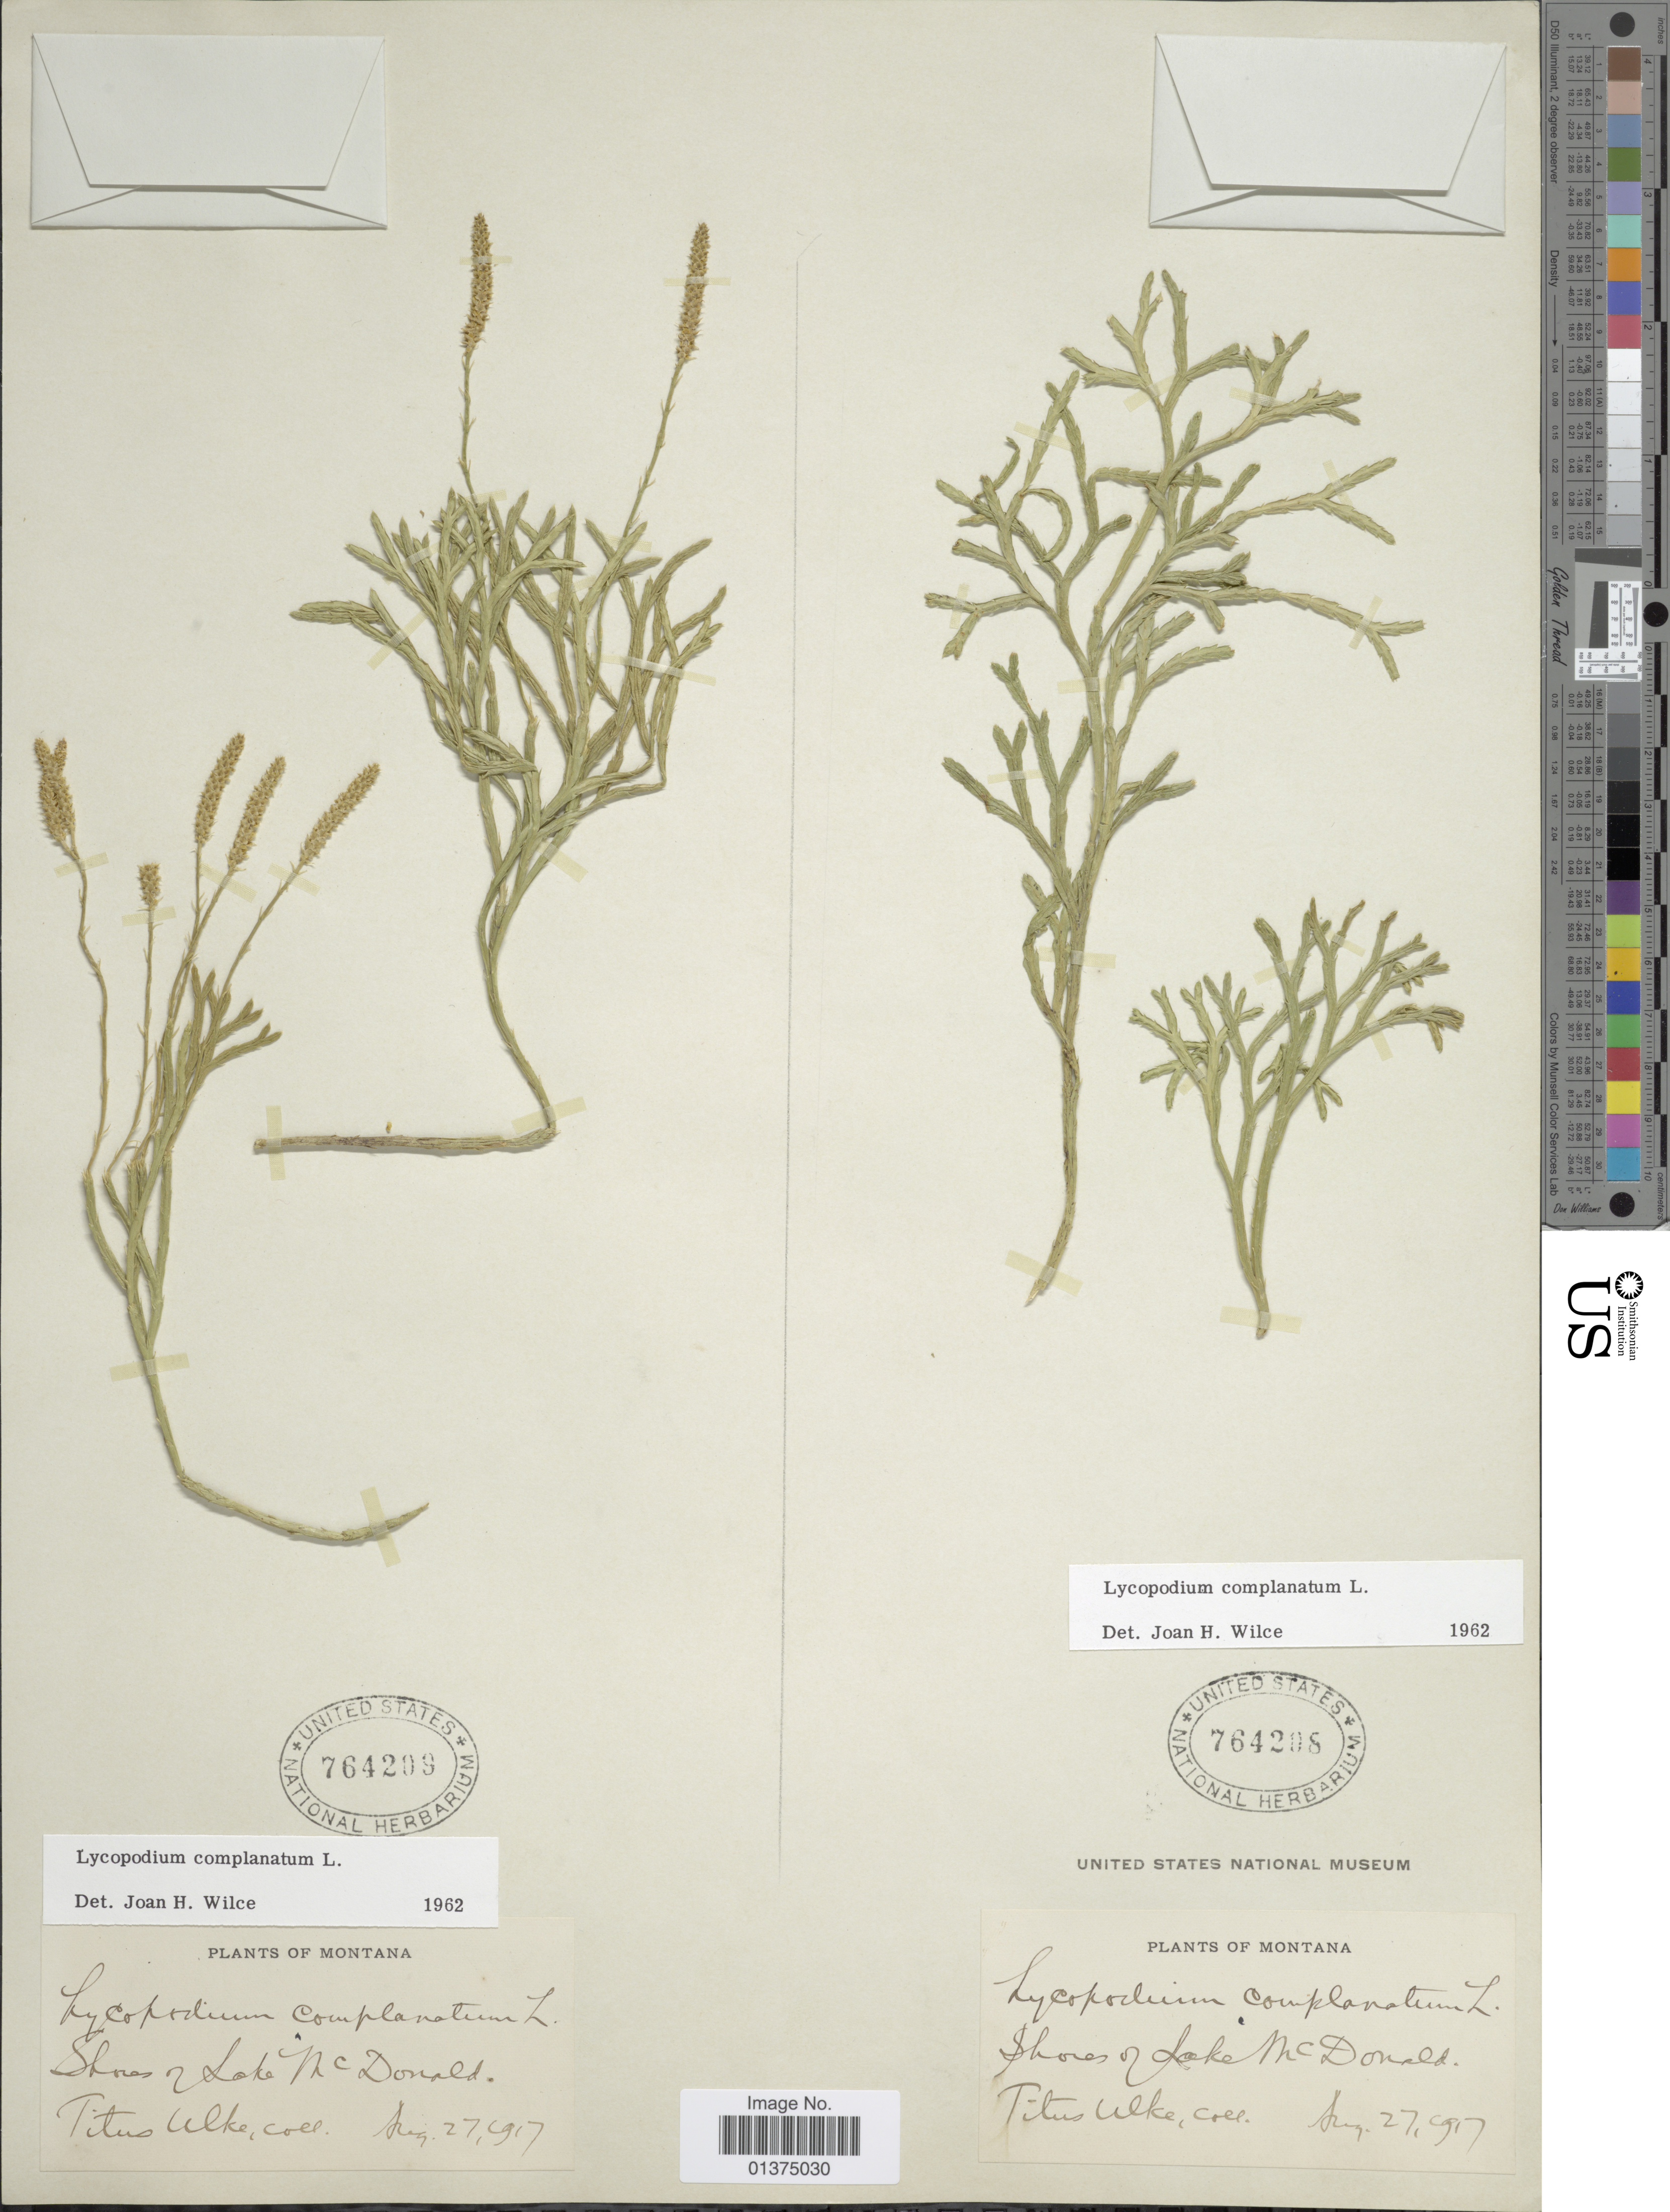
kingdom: Plantae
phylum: Tracheophyta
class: Lycopodiopsida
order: Lycopodiales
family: Lycopodiaceae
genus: Diphasiastrum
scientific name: Diphasiastrum complanatum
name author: (L.) Holub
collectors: T. Ulke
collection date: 1917-08-27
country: United States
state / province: Montana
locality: Shores of Lake Mc Donald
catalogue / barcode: US 764209-2